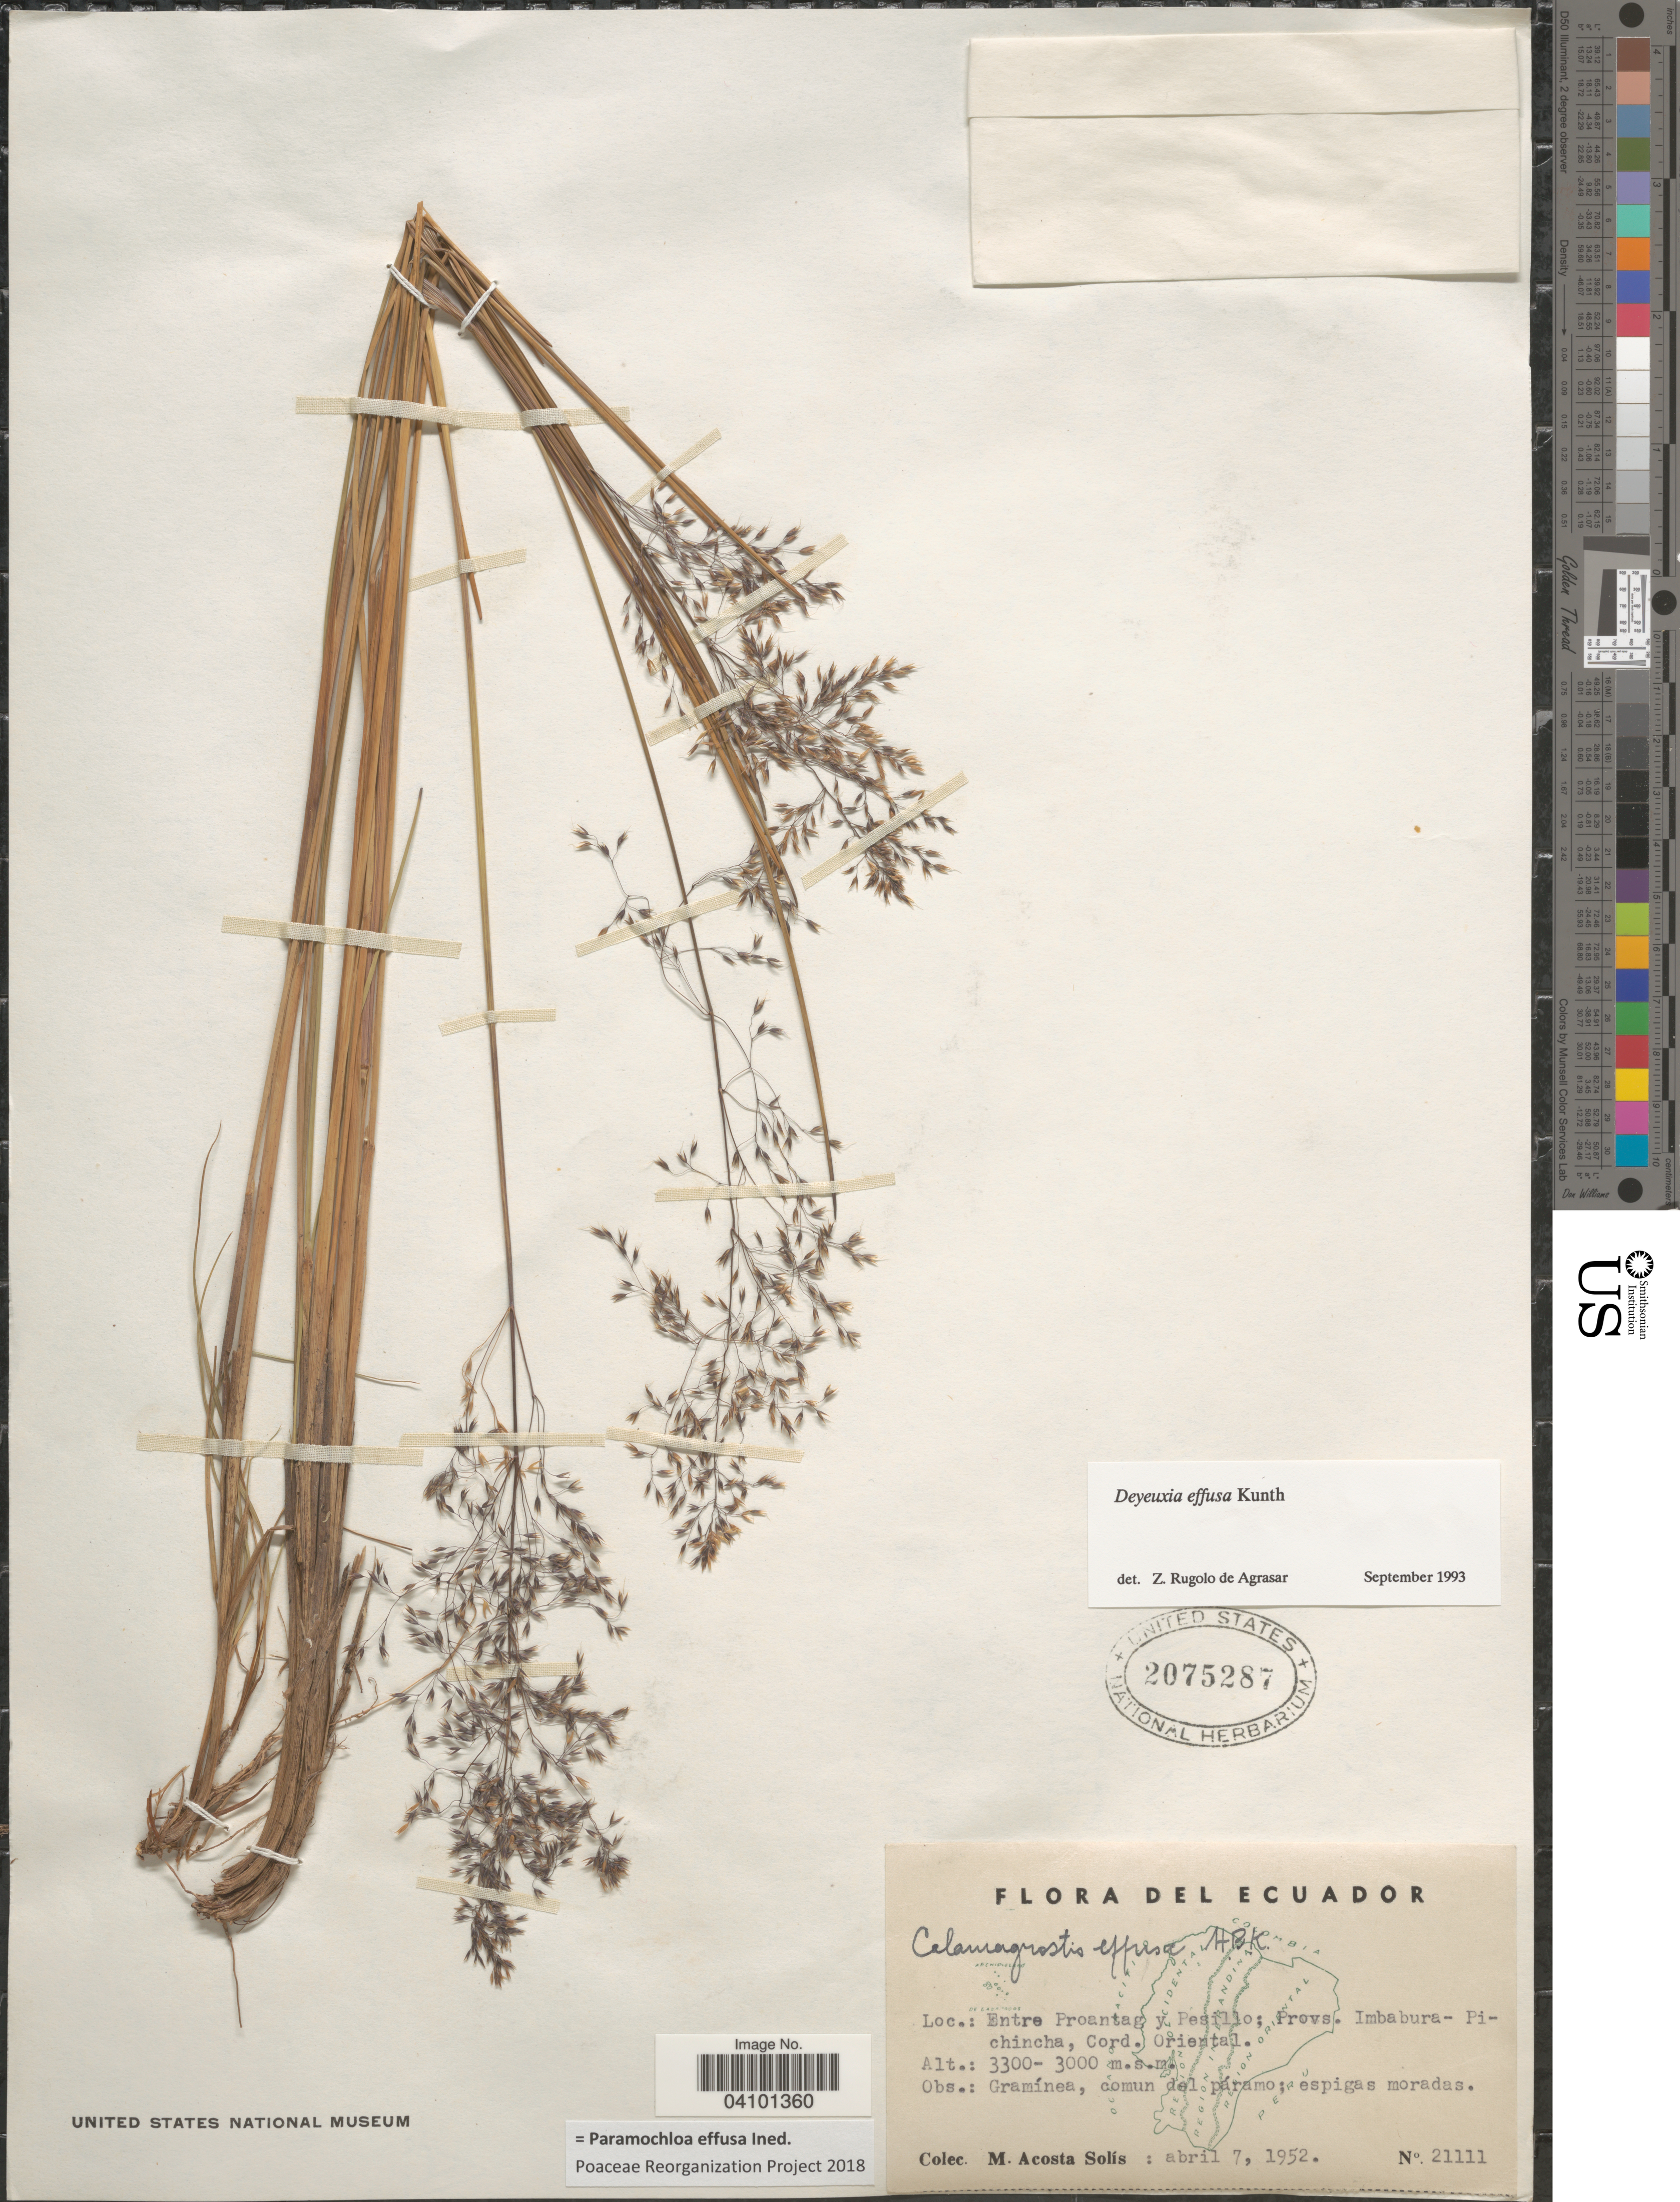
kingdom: Plantae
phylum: Tracheophyta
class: Liliopsida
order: Poales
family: Poaceae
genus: Paramochloa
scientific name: Paramochloa effusa ined.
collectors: M. Acosta Solis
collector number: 21111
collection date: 1952-04-07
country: Ecuador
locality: Entre Proantag y Pesillo; Provs. Imbabura- Pichincha, Cord. Oriental.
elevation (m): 3000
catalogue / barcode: US 2075287